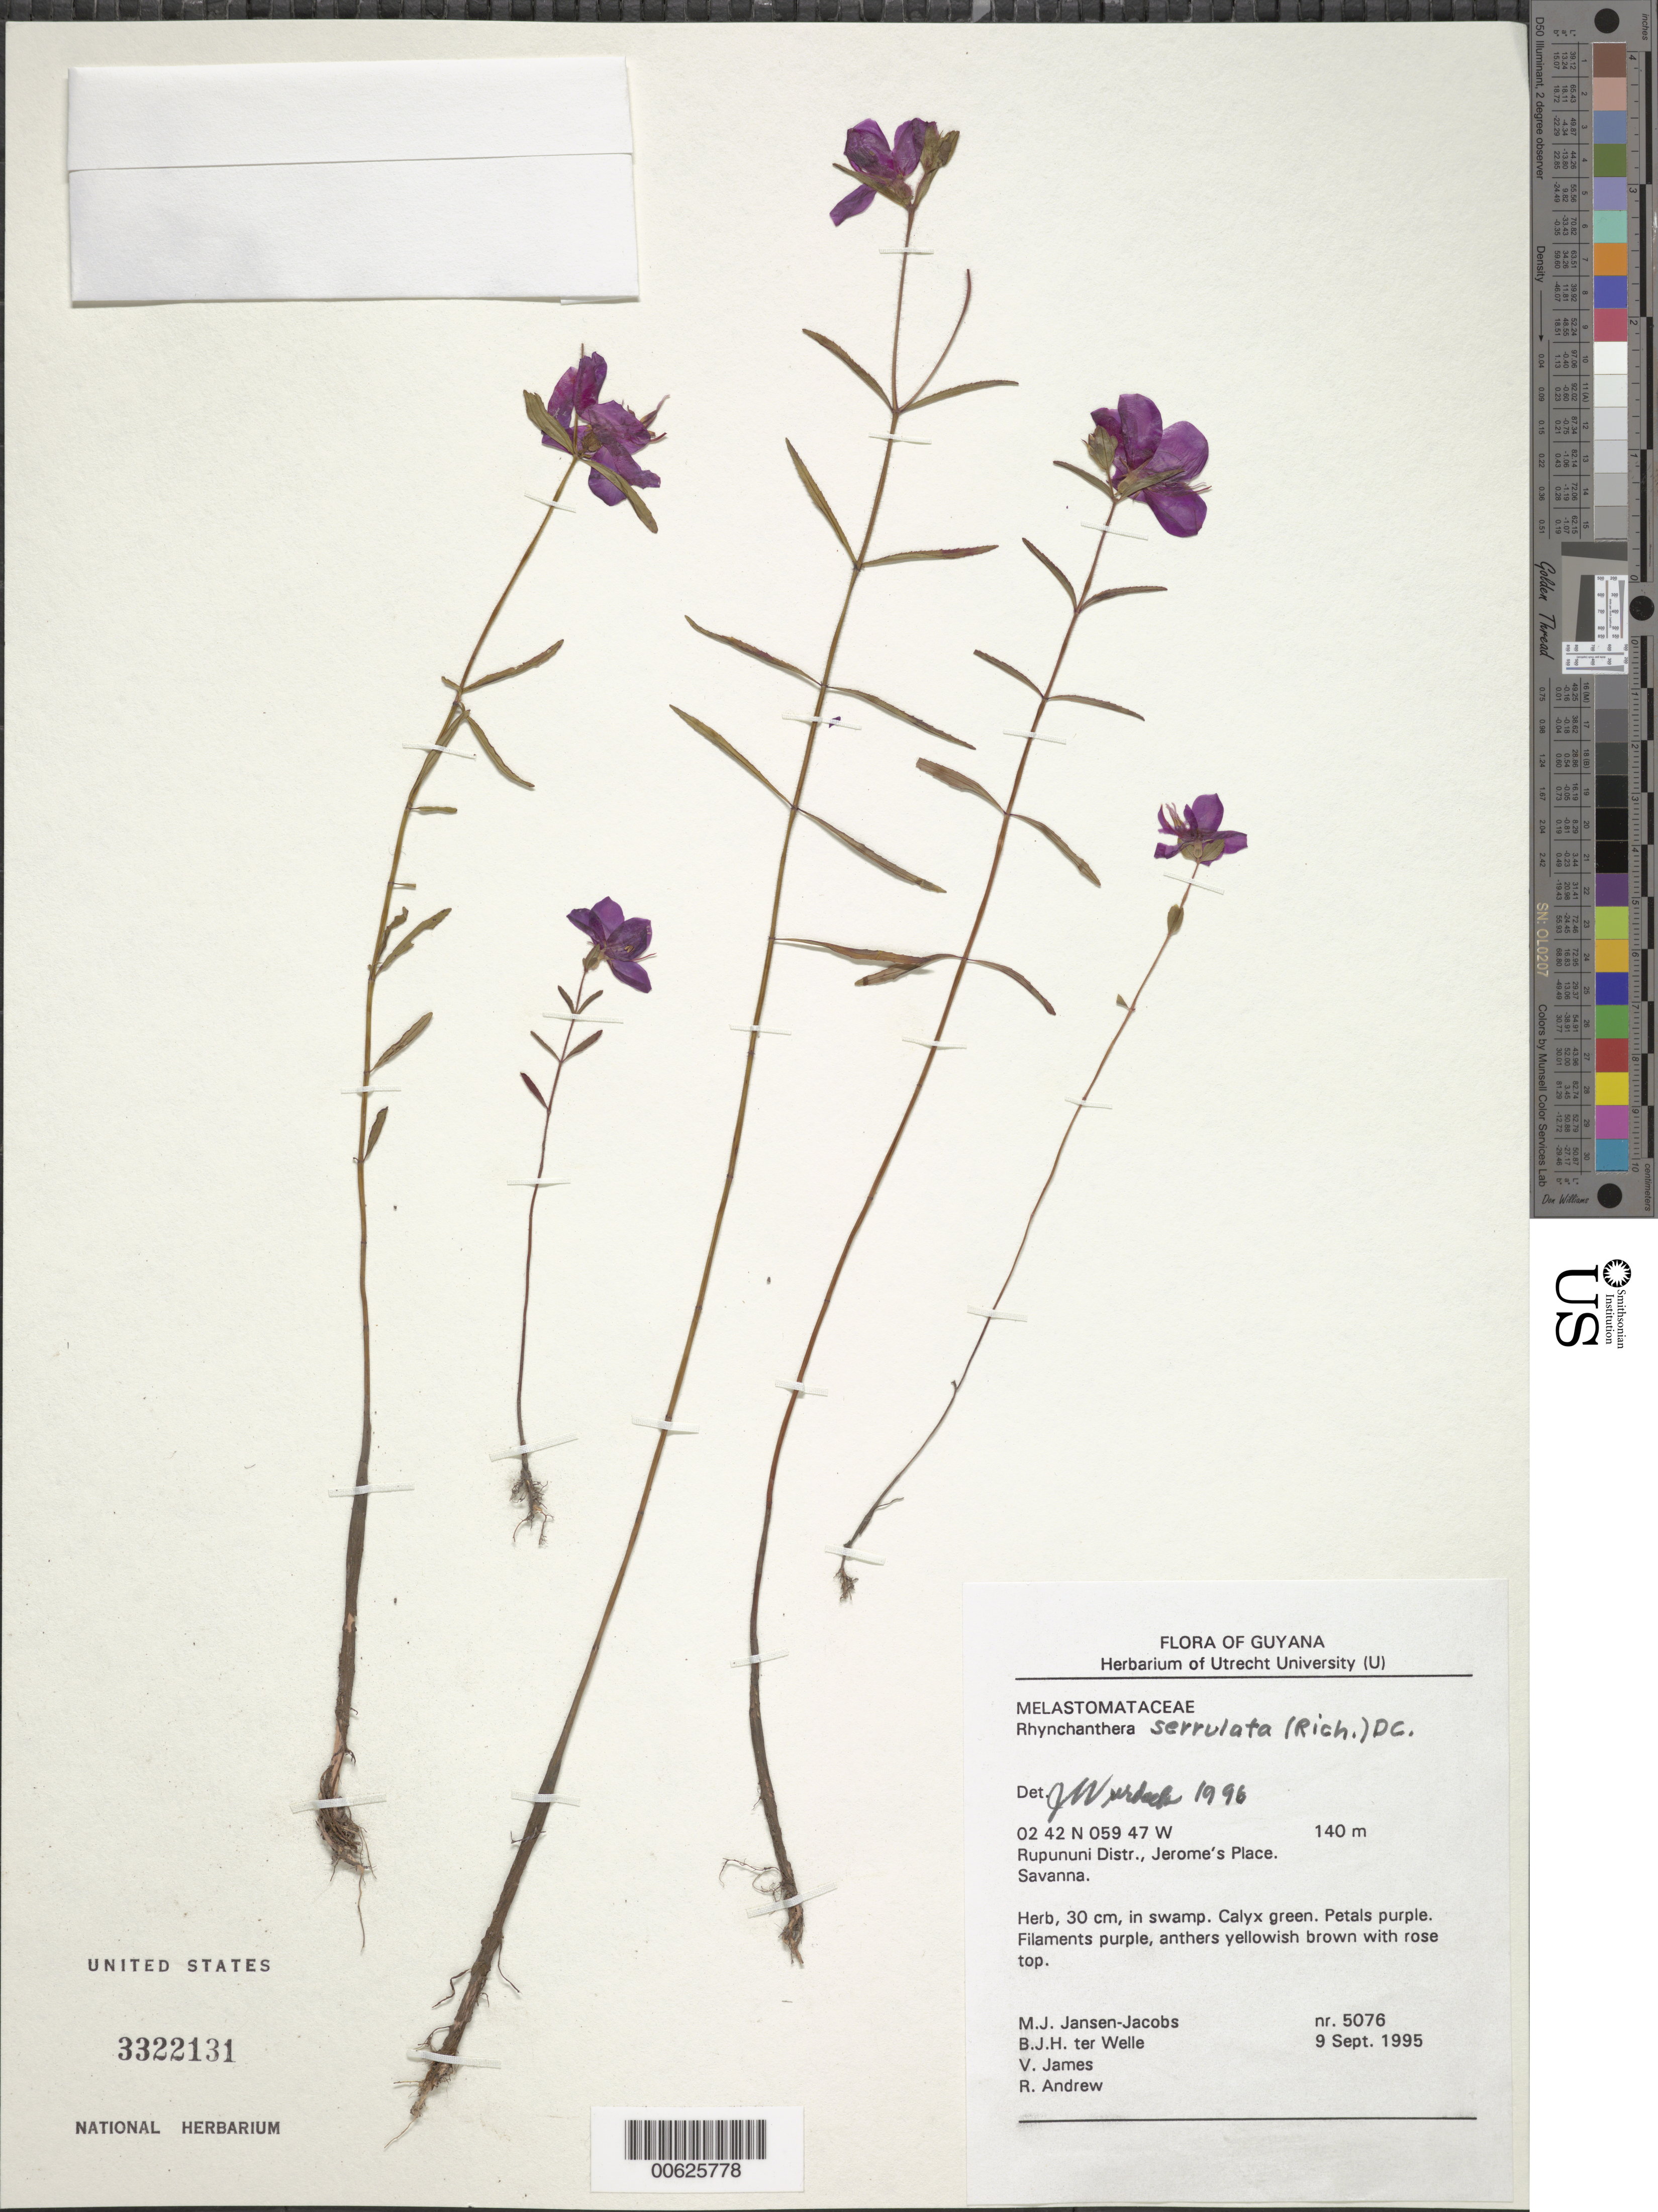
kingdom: Plantae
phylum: Tracheophyta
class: Magnoliopsida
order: Myrtales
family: Melastomataceae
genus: Rhynchanthera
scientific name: Rhynchanthera serrulata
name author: (Rich.) DC.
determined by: Wurdack, John J., (US), US (UNITED STATES)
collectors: M. J. Jansen-Jacobs, B. Welle, V. James & R. Andrew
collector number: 5076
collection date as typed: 9-Sep-95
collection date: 1995-09-09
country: Guyana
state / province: U. Takutu-U. Essequibo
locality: Jerome's Place, Talidku Mt., Rupununi Dist.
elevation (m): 140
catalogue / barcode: US 3322131